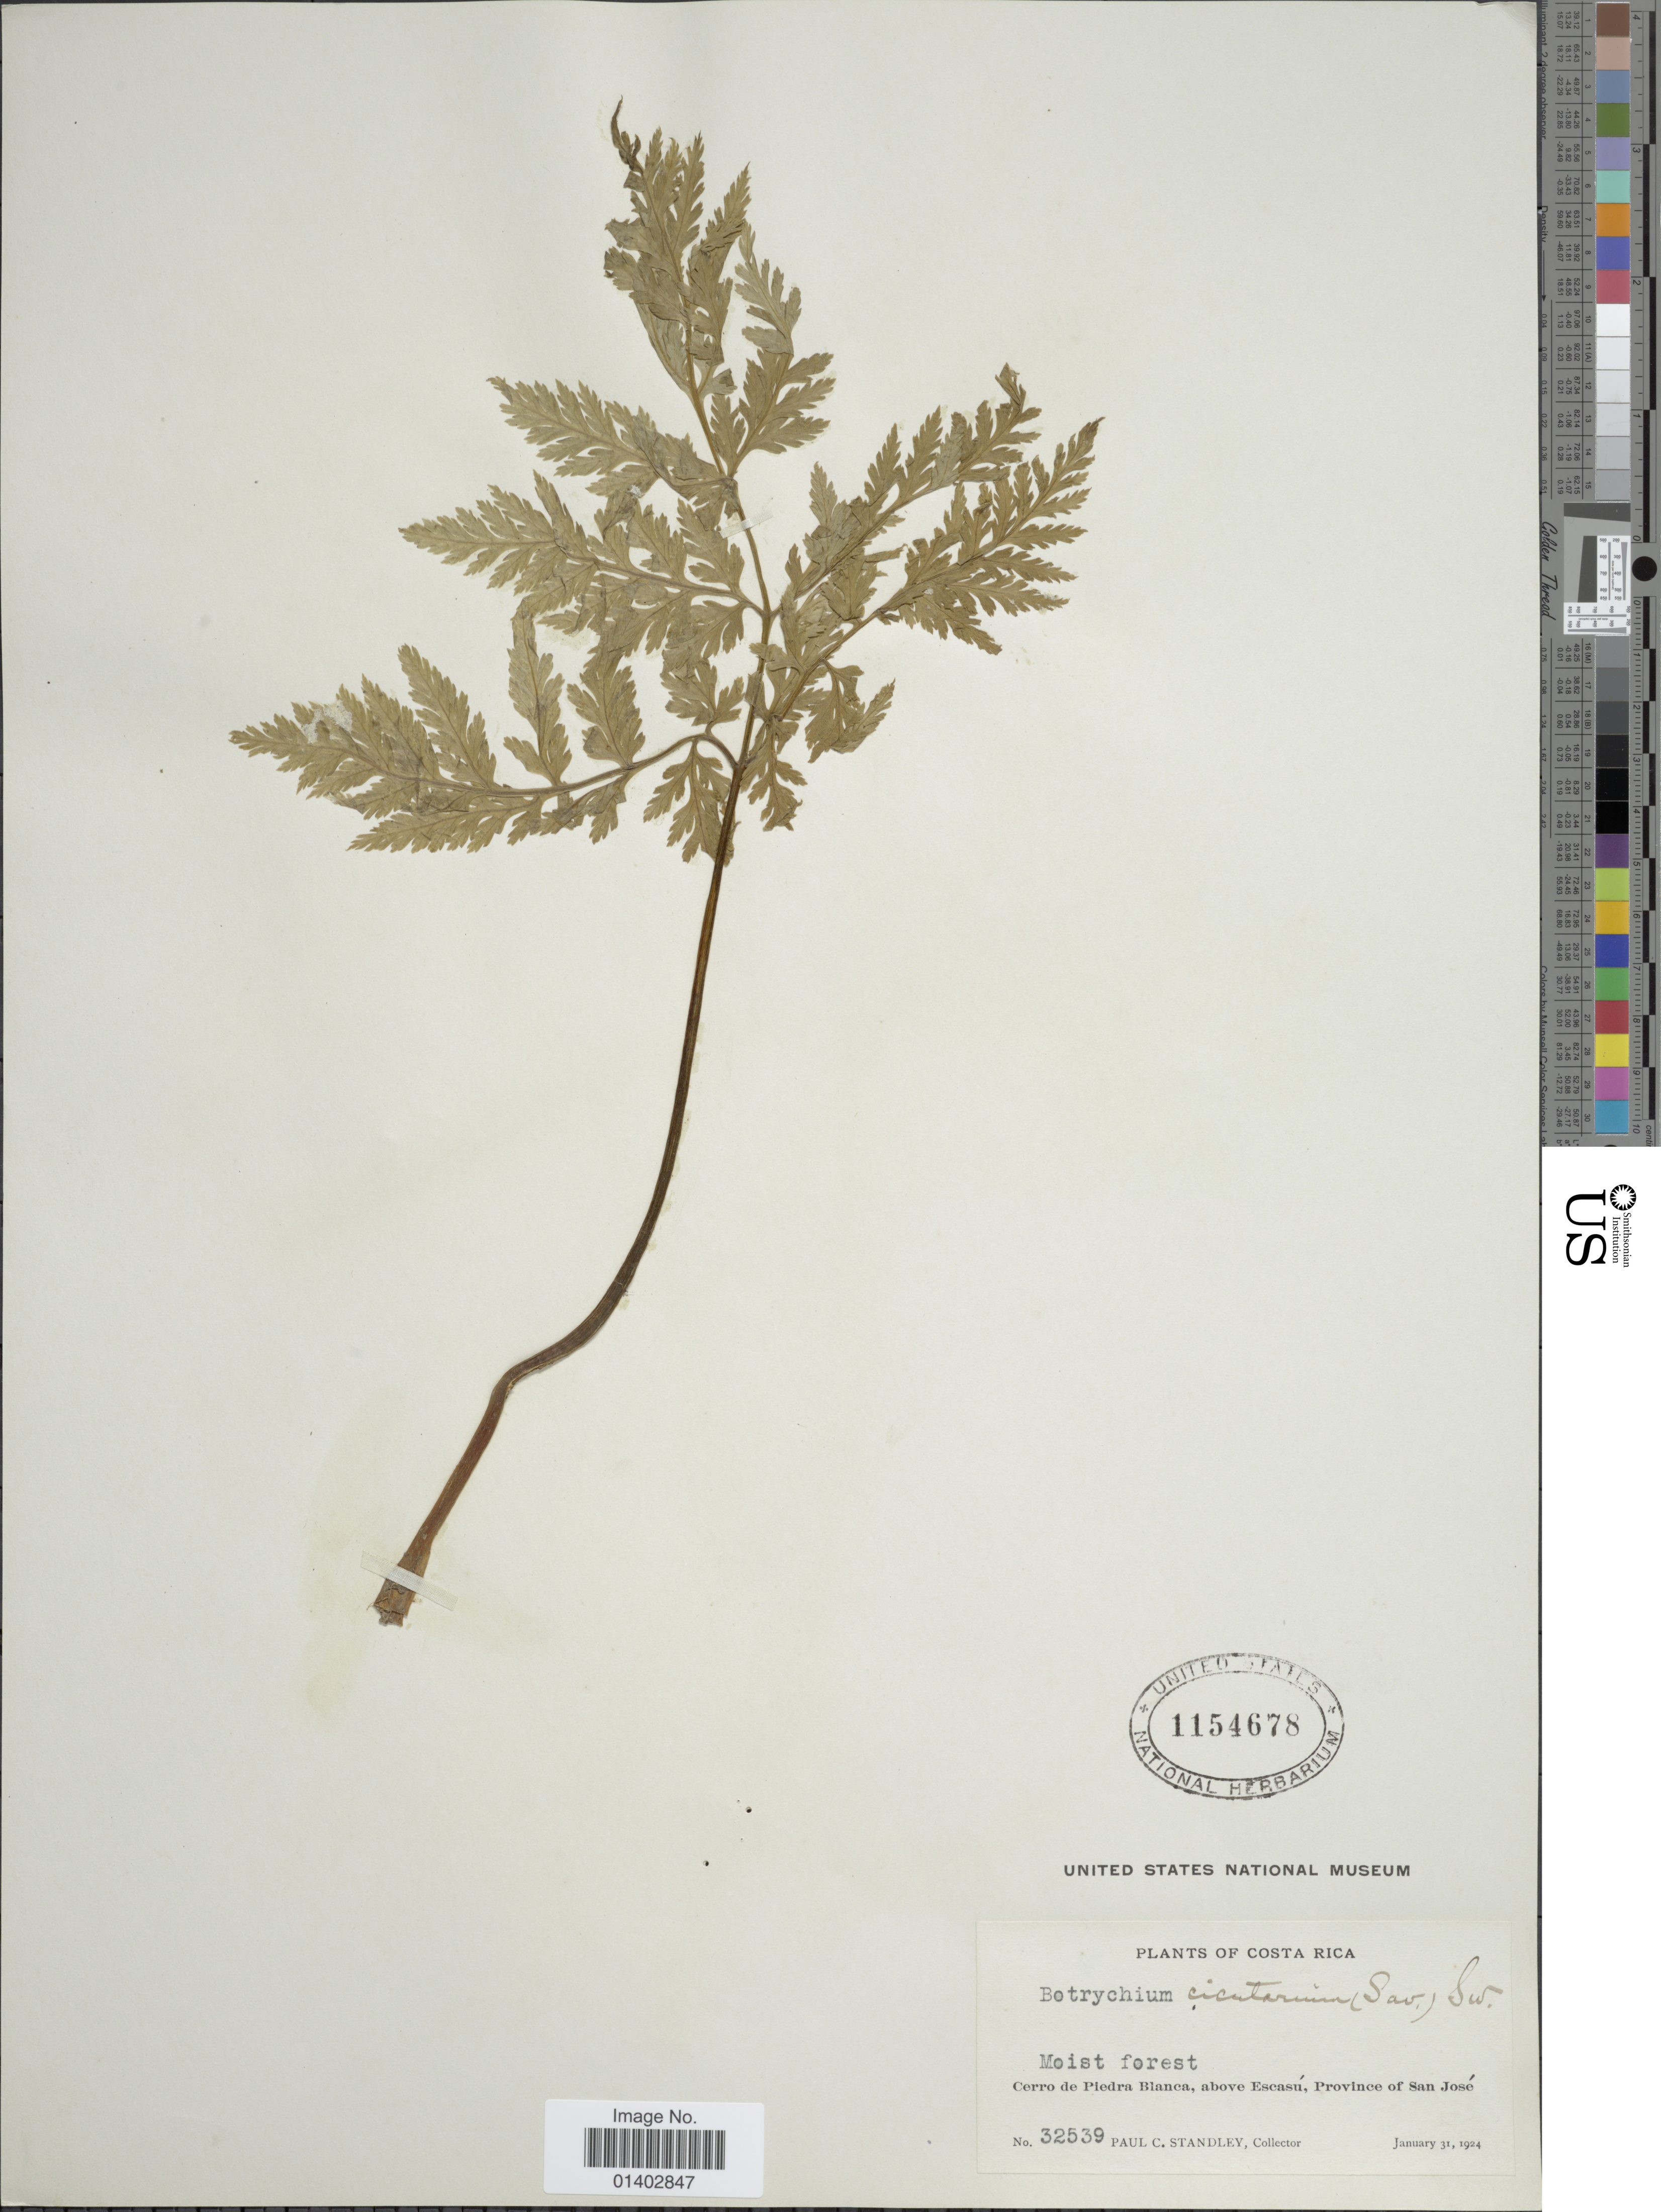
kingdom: Plantae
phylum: Tracheophyta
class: Polypodiopsida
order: Ophioglossales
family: Ophioglossaceae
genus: Botrychium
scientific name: Botrychium virginianum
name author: (L.) Sw.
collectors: P. C. Standley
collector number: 32539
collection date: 1924-01-31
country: Costa Rica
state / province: San José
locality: Cerro de Piedra Blanca, above Escasú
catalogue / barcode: US 1154678